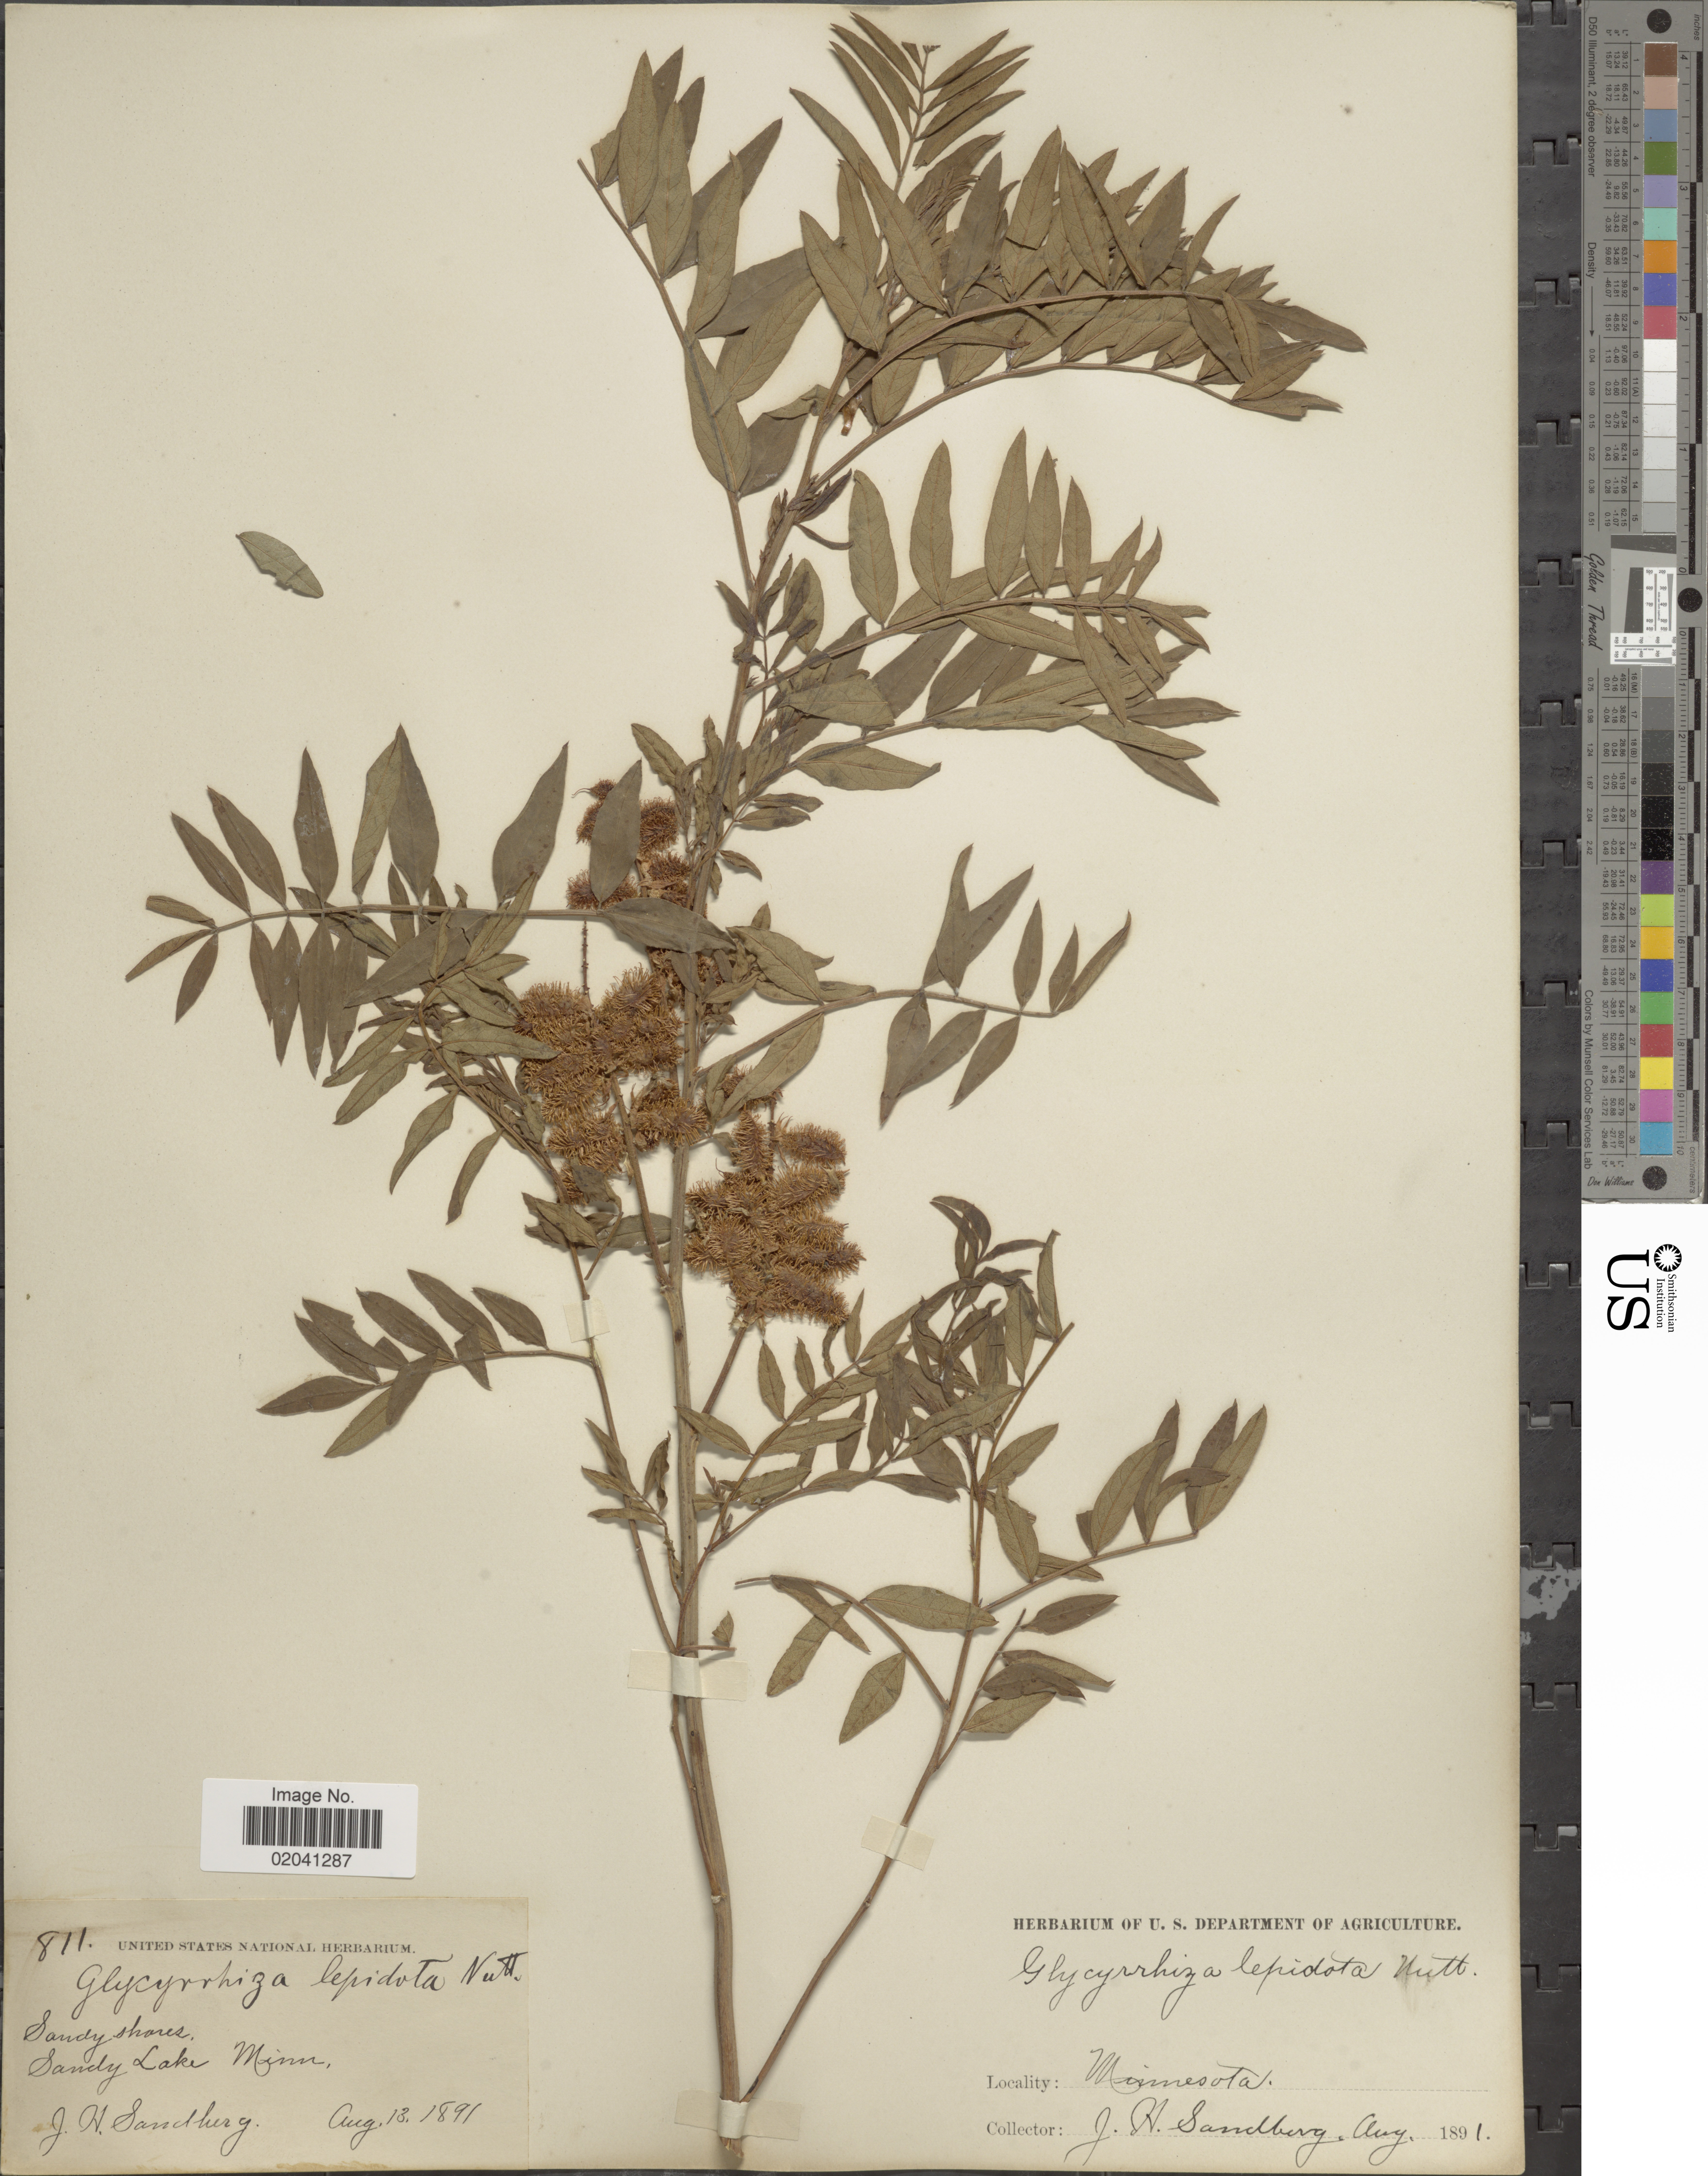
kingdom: Plantae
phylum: Tracheophyta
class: Magnoliopsida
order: Fabales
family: Fabaceae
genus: Glycyrrhiza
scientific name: Glycyrrhiza lepidota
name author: Pursh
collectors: J. H. Sandberg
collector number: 811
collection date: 1891-08-13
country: United States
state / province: Minnesota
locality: Sandy shore. Sandy Lake Minn.